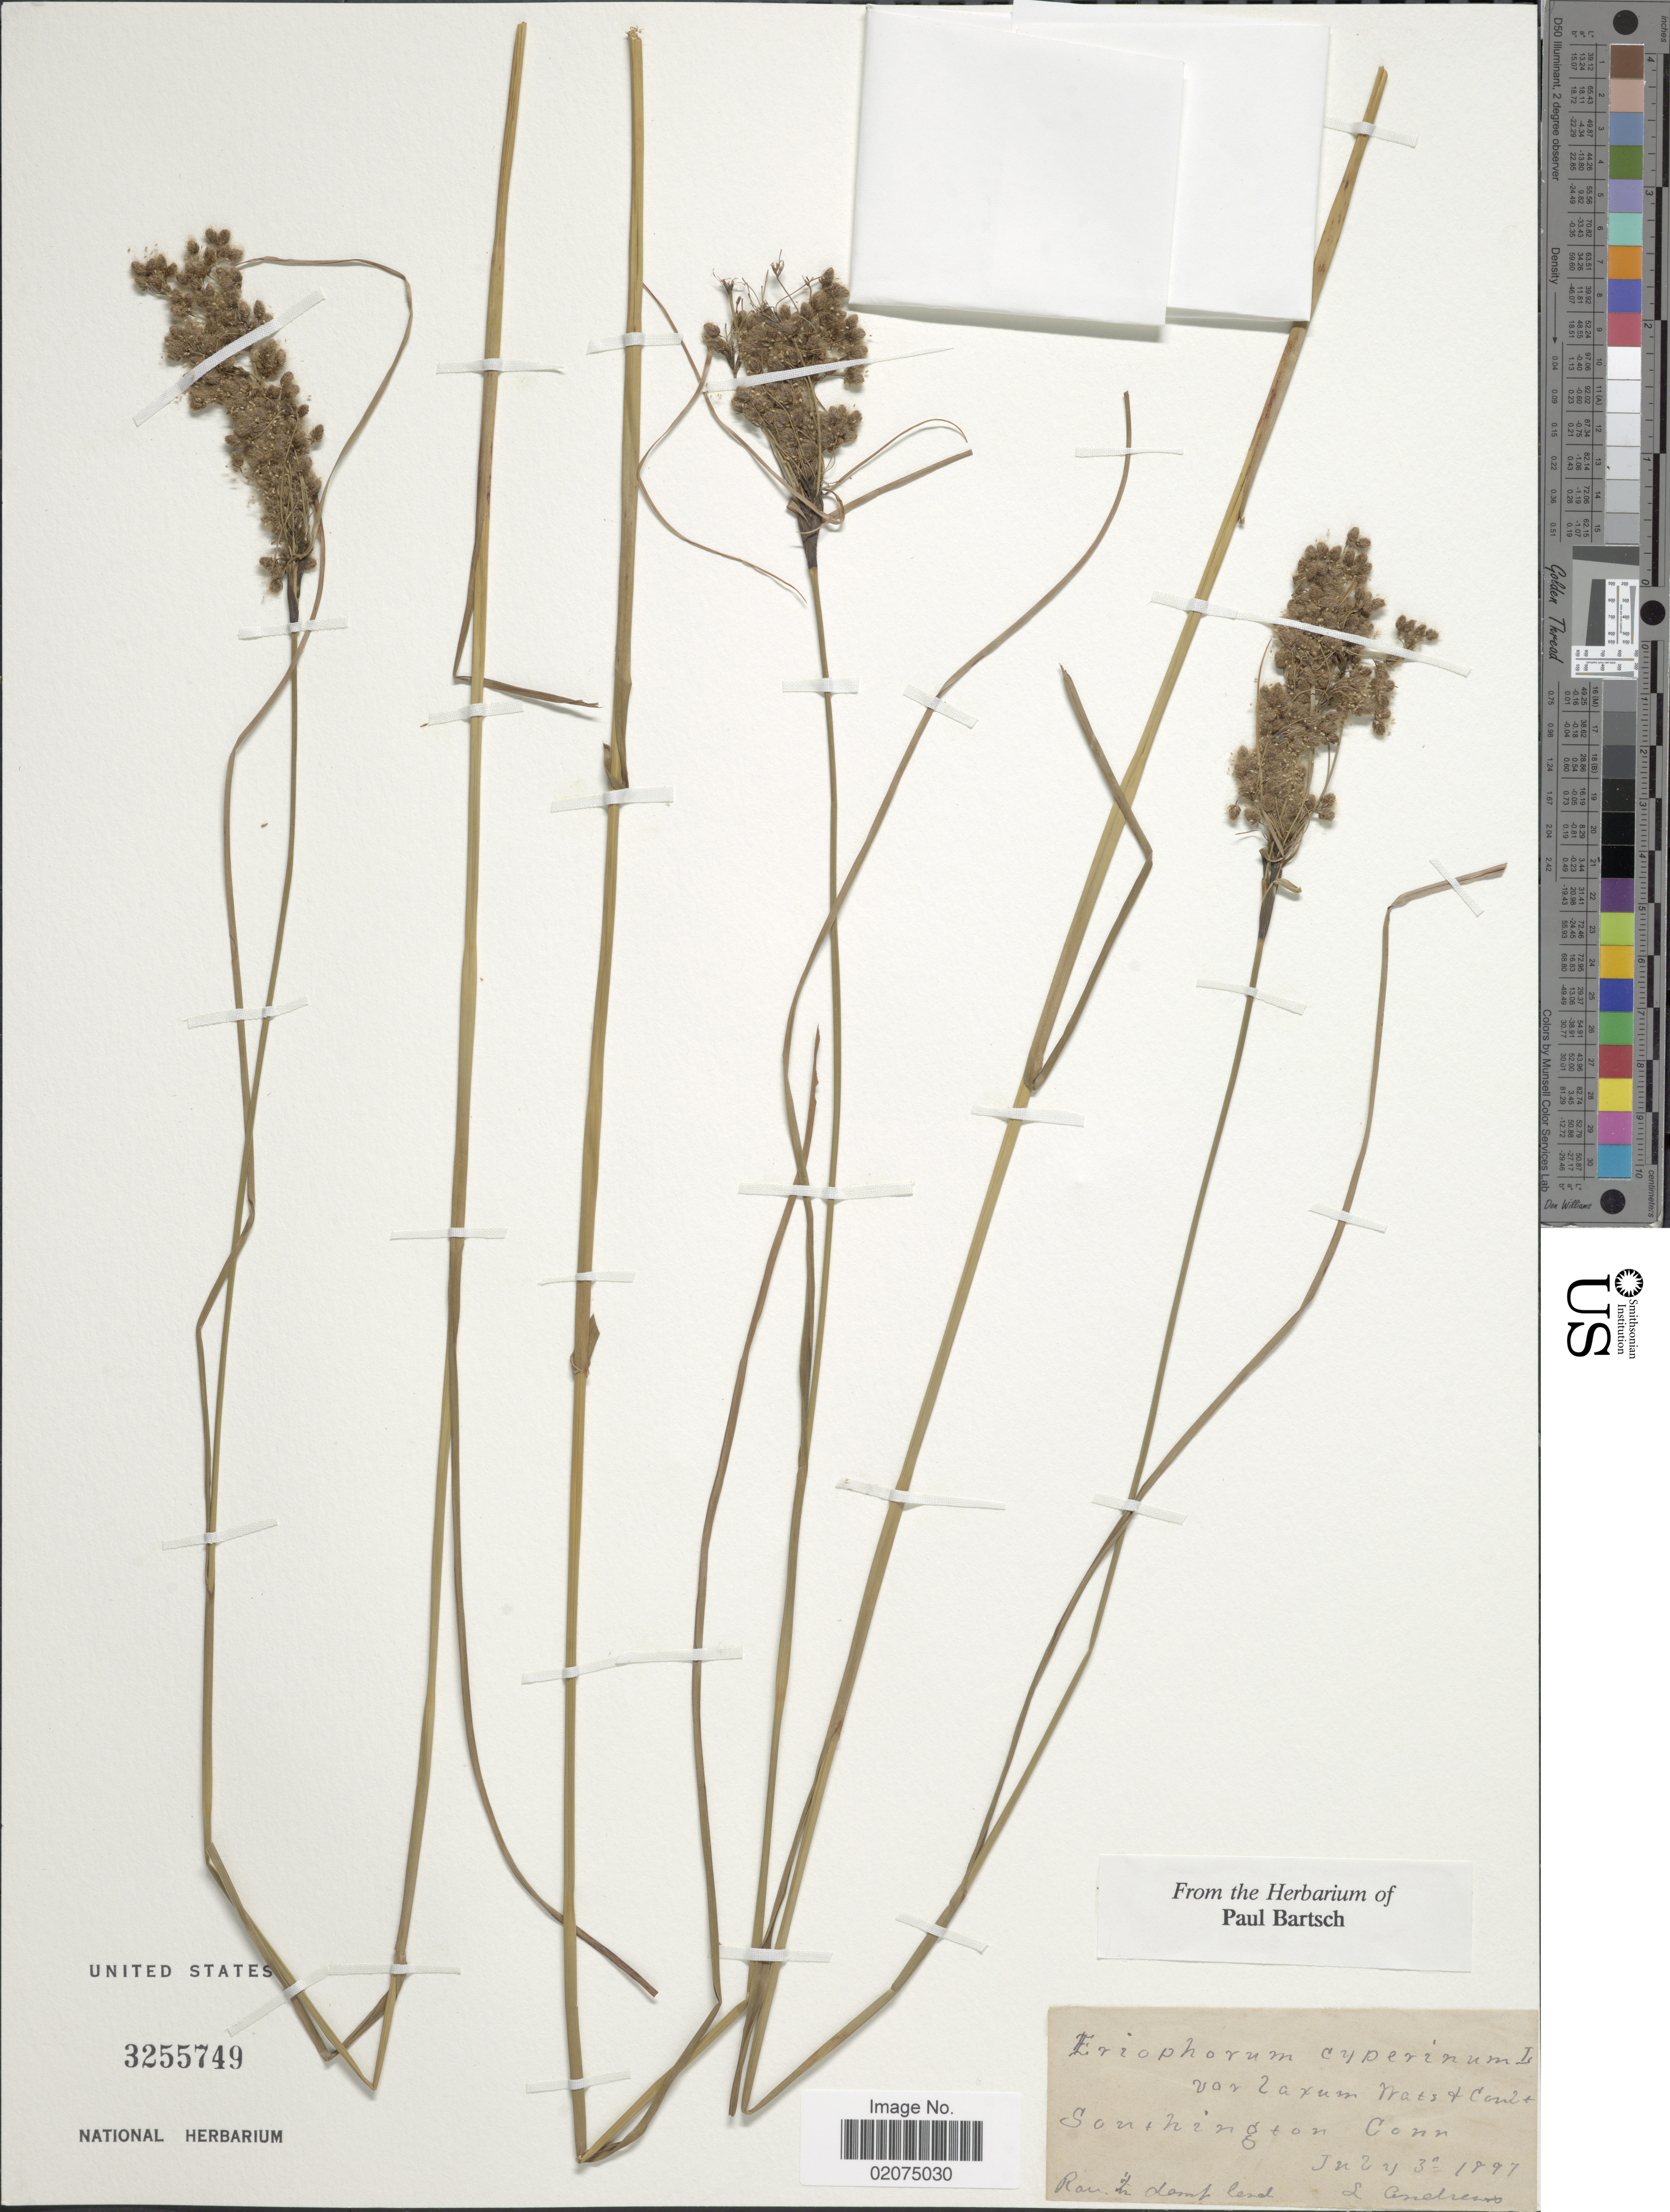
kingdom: Plantae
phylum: Tracheophyta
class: Liliopsida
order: Poales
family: Cyperaceae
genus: Scirpus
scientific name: Scirpus cyperinus (L.) Kunth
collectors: L. Andrews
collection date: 1897-07-03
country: United States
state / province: Connecticut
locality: Southington, Conn.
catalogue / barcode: US 3255749